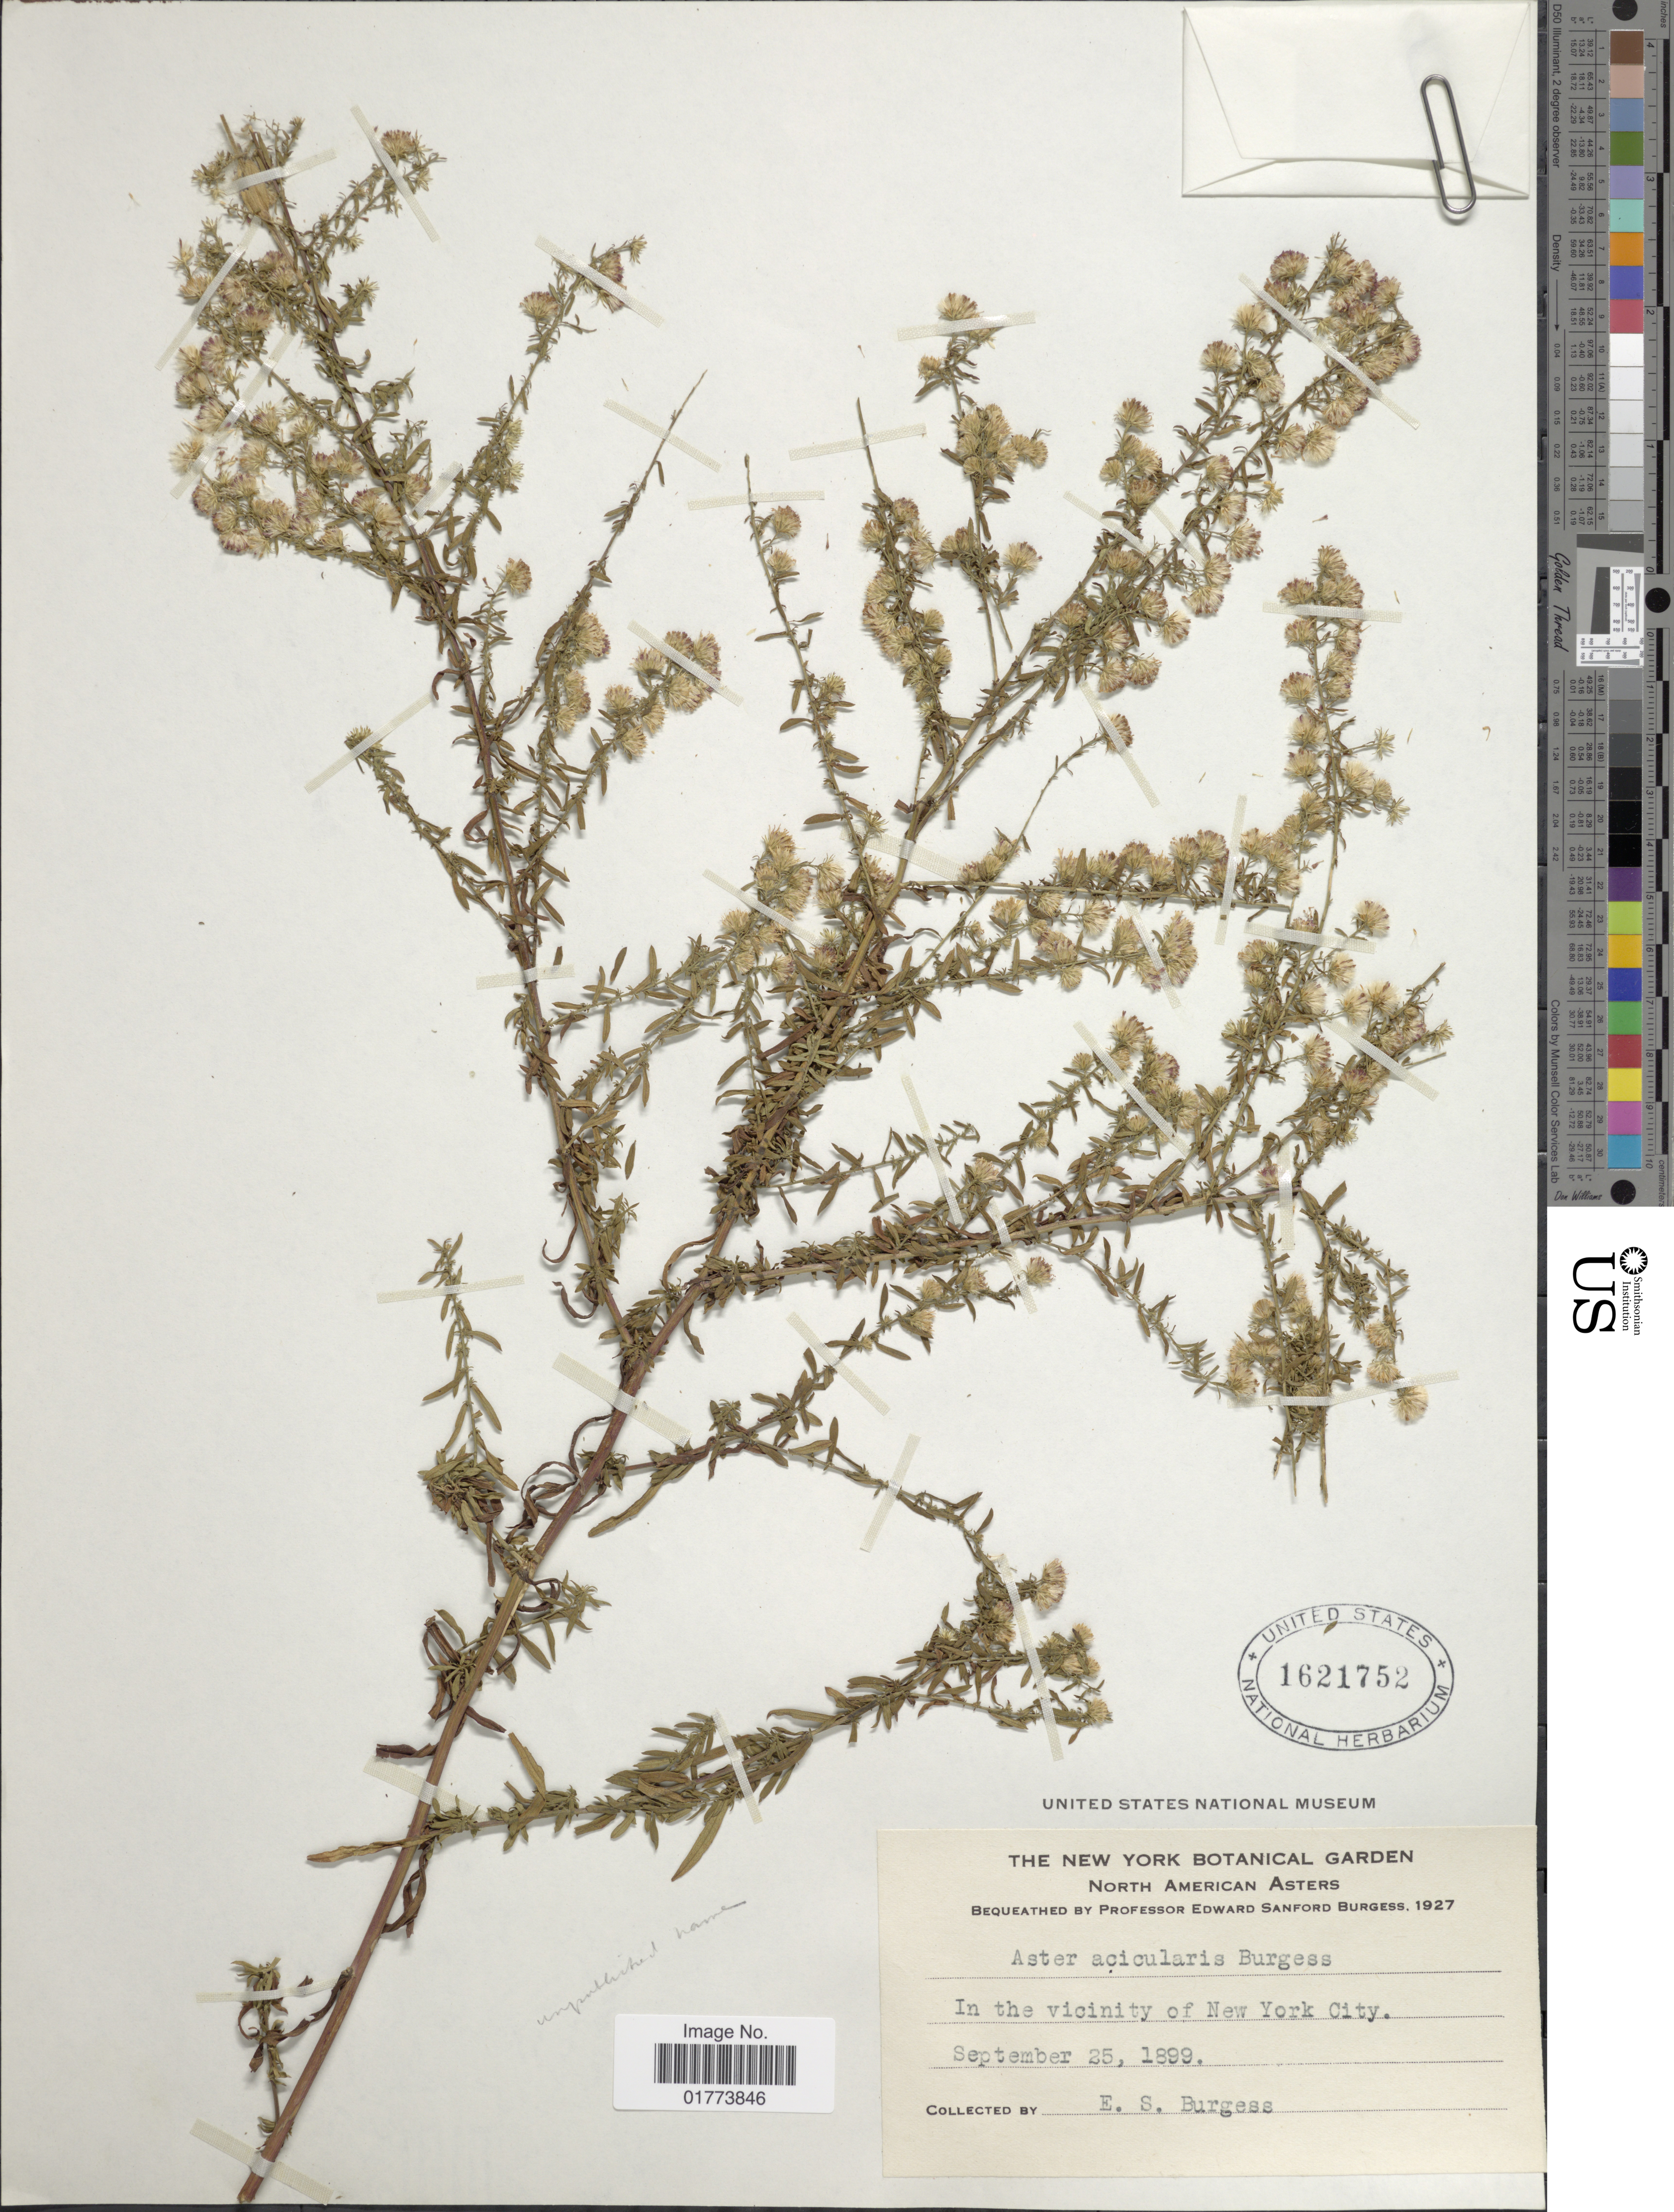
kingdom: Plantae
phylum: Tracheophyta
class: Magnoliopsida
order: Asterales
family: Asteraceae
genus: Aster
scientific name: Aster acicularis E.S. Burgess sp. nov. ined.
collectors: E. Burgess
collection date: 1899-09-25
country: United States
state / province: New York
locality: In the Vicinity of New York City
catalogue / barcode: US 1621752